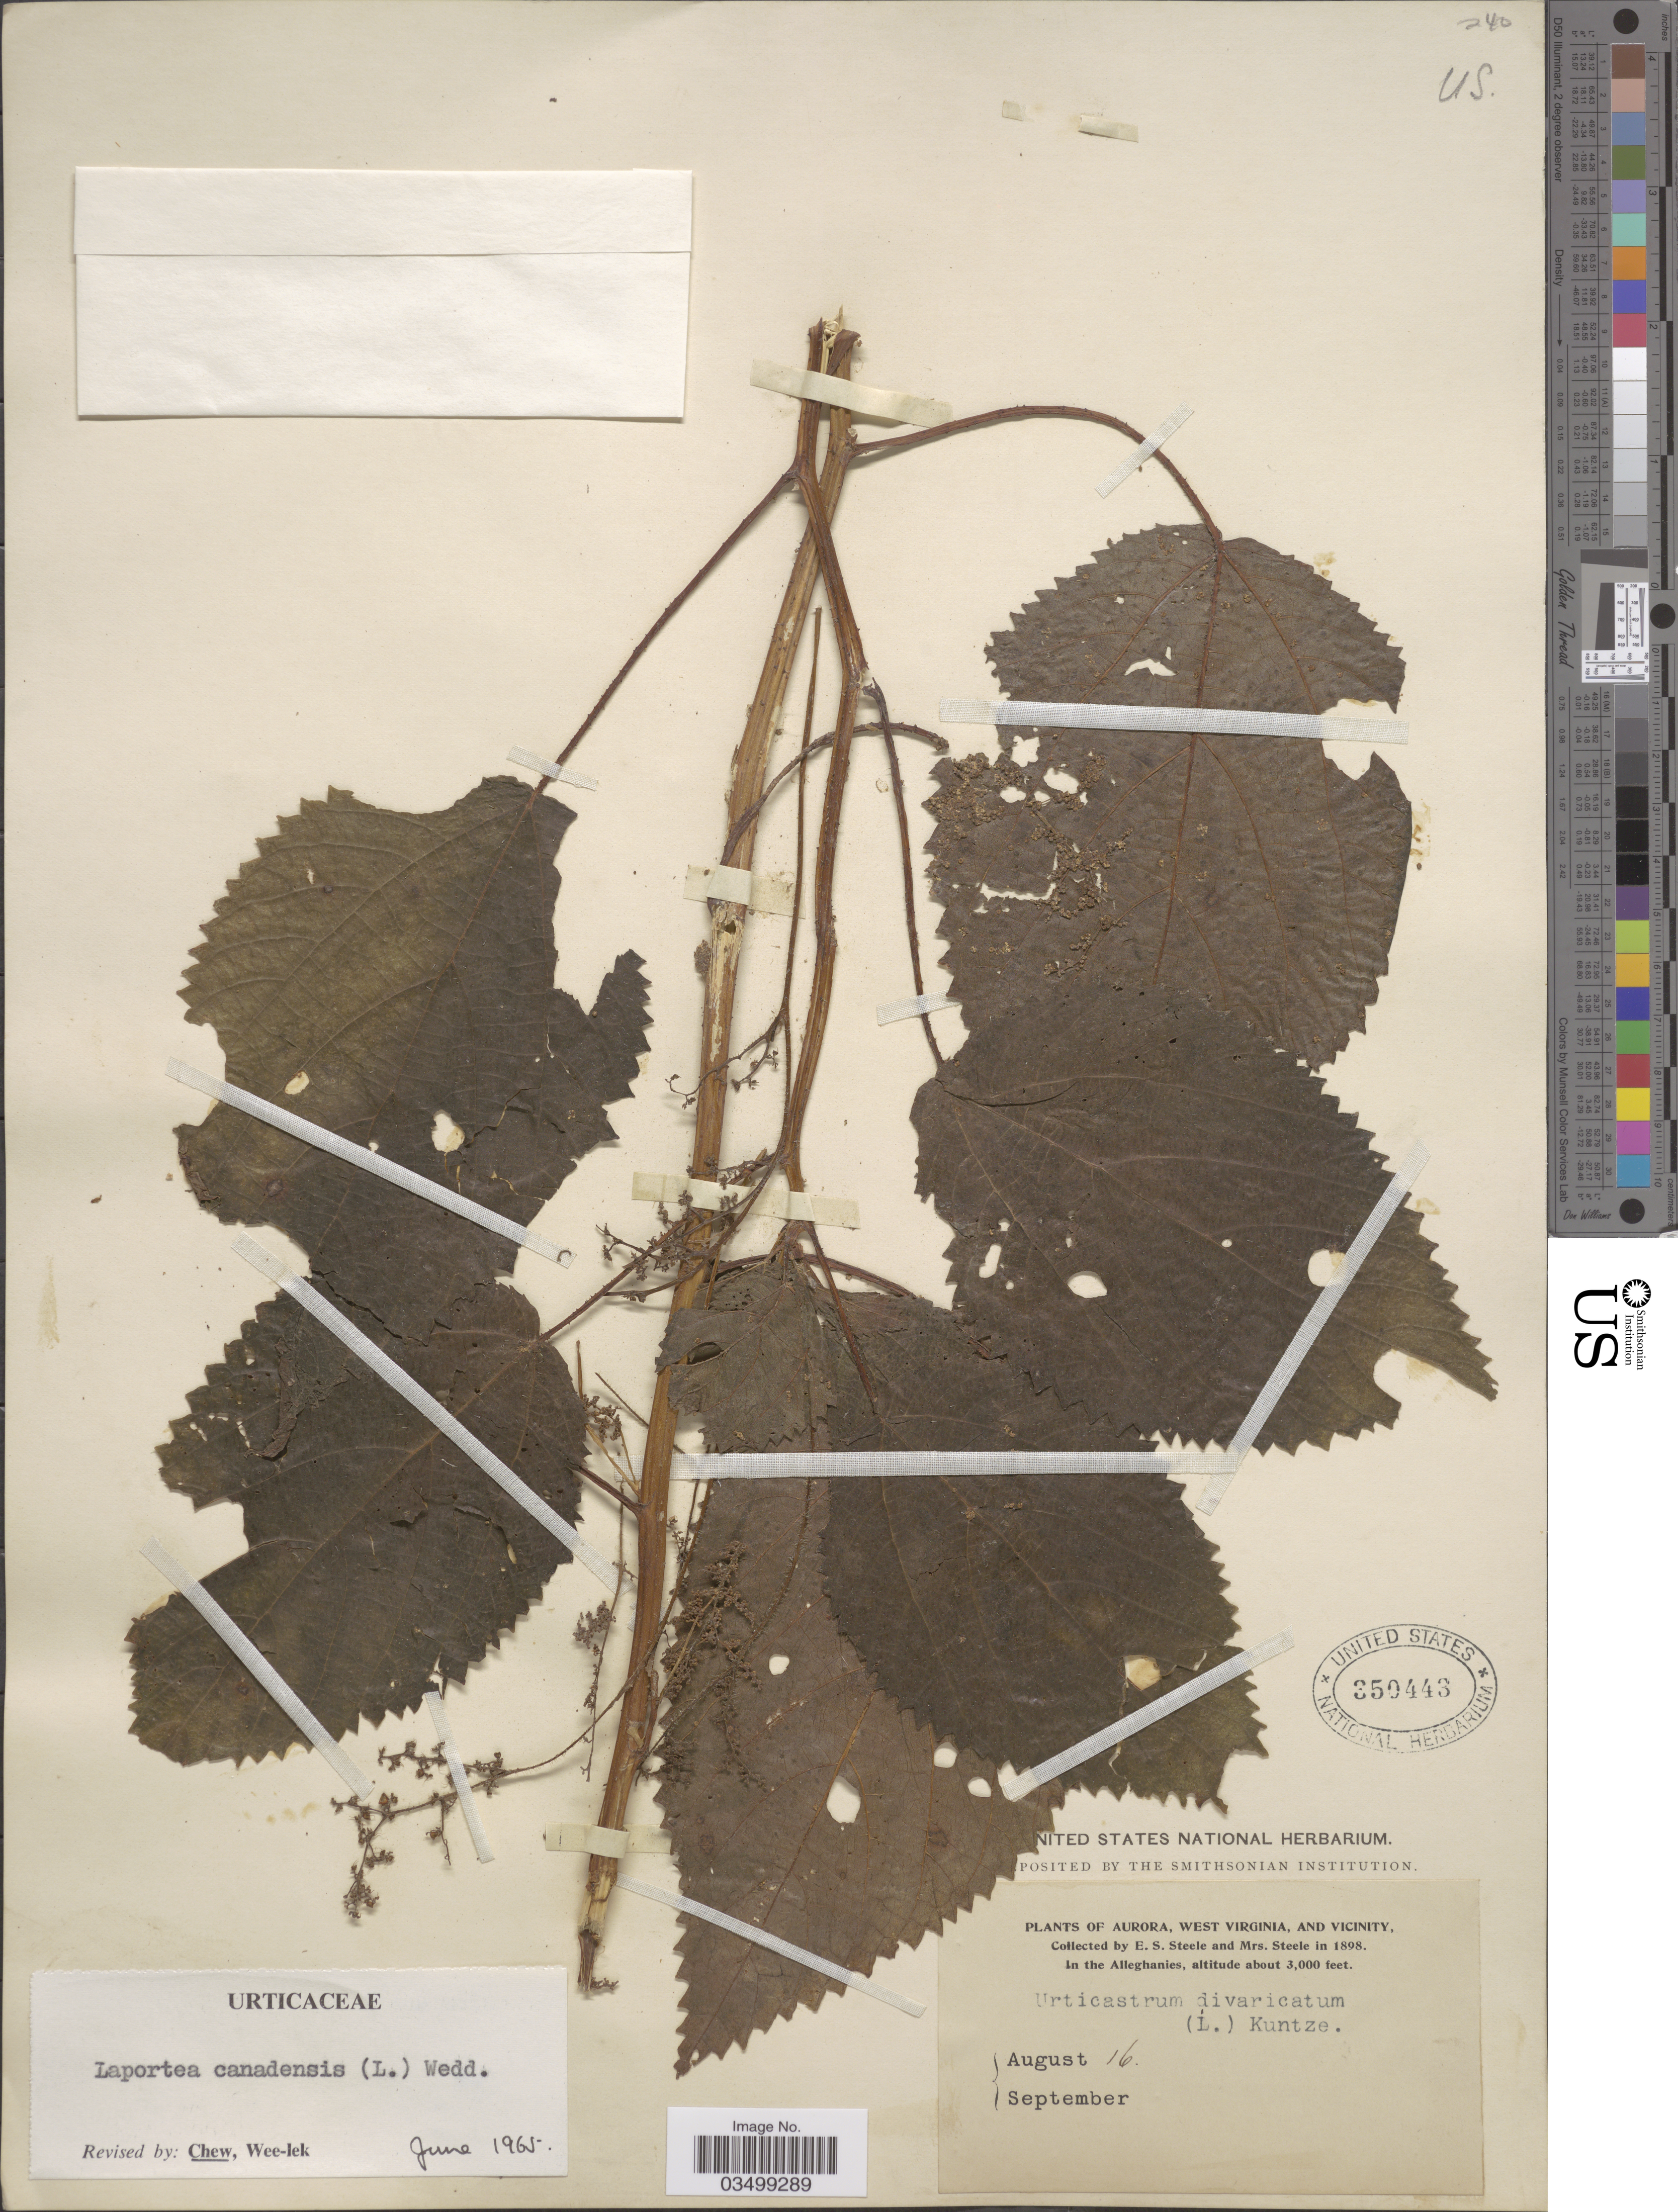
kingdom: Plantae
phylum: Tracheophyta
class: Magnoliopsida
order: Rosales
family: Urticaceae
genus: Laportea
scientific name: Laportea canadensis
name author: (L.) Wedd.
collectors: E. Steele & Mrs. E. S. Steele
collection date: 1898-08-16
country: United States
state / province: West Virginia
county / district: Preston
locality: Aurora, West Virginia, and Vicinity. In the Alleghanies.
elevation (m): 914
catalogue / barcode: US 350443